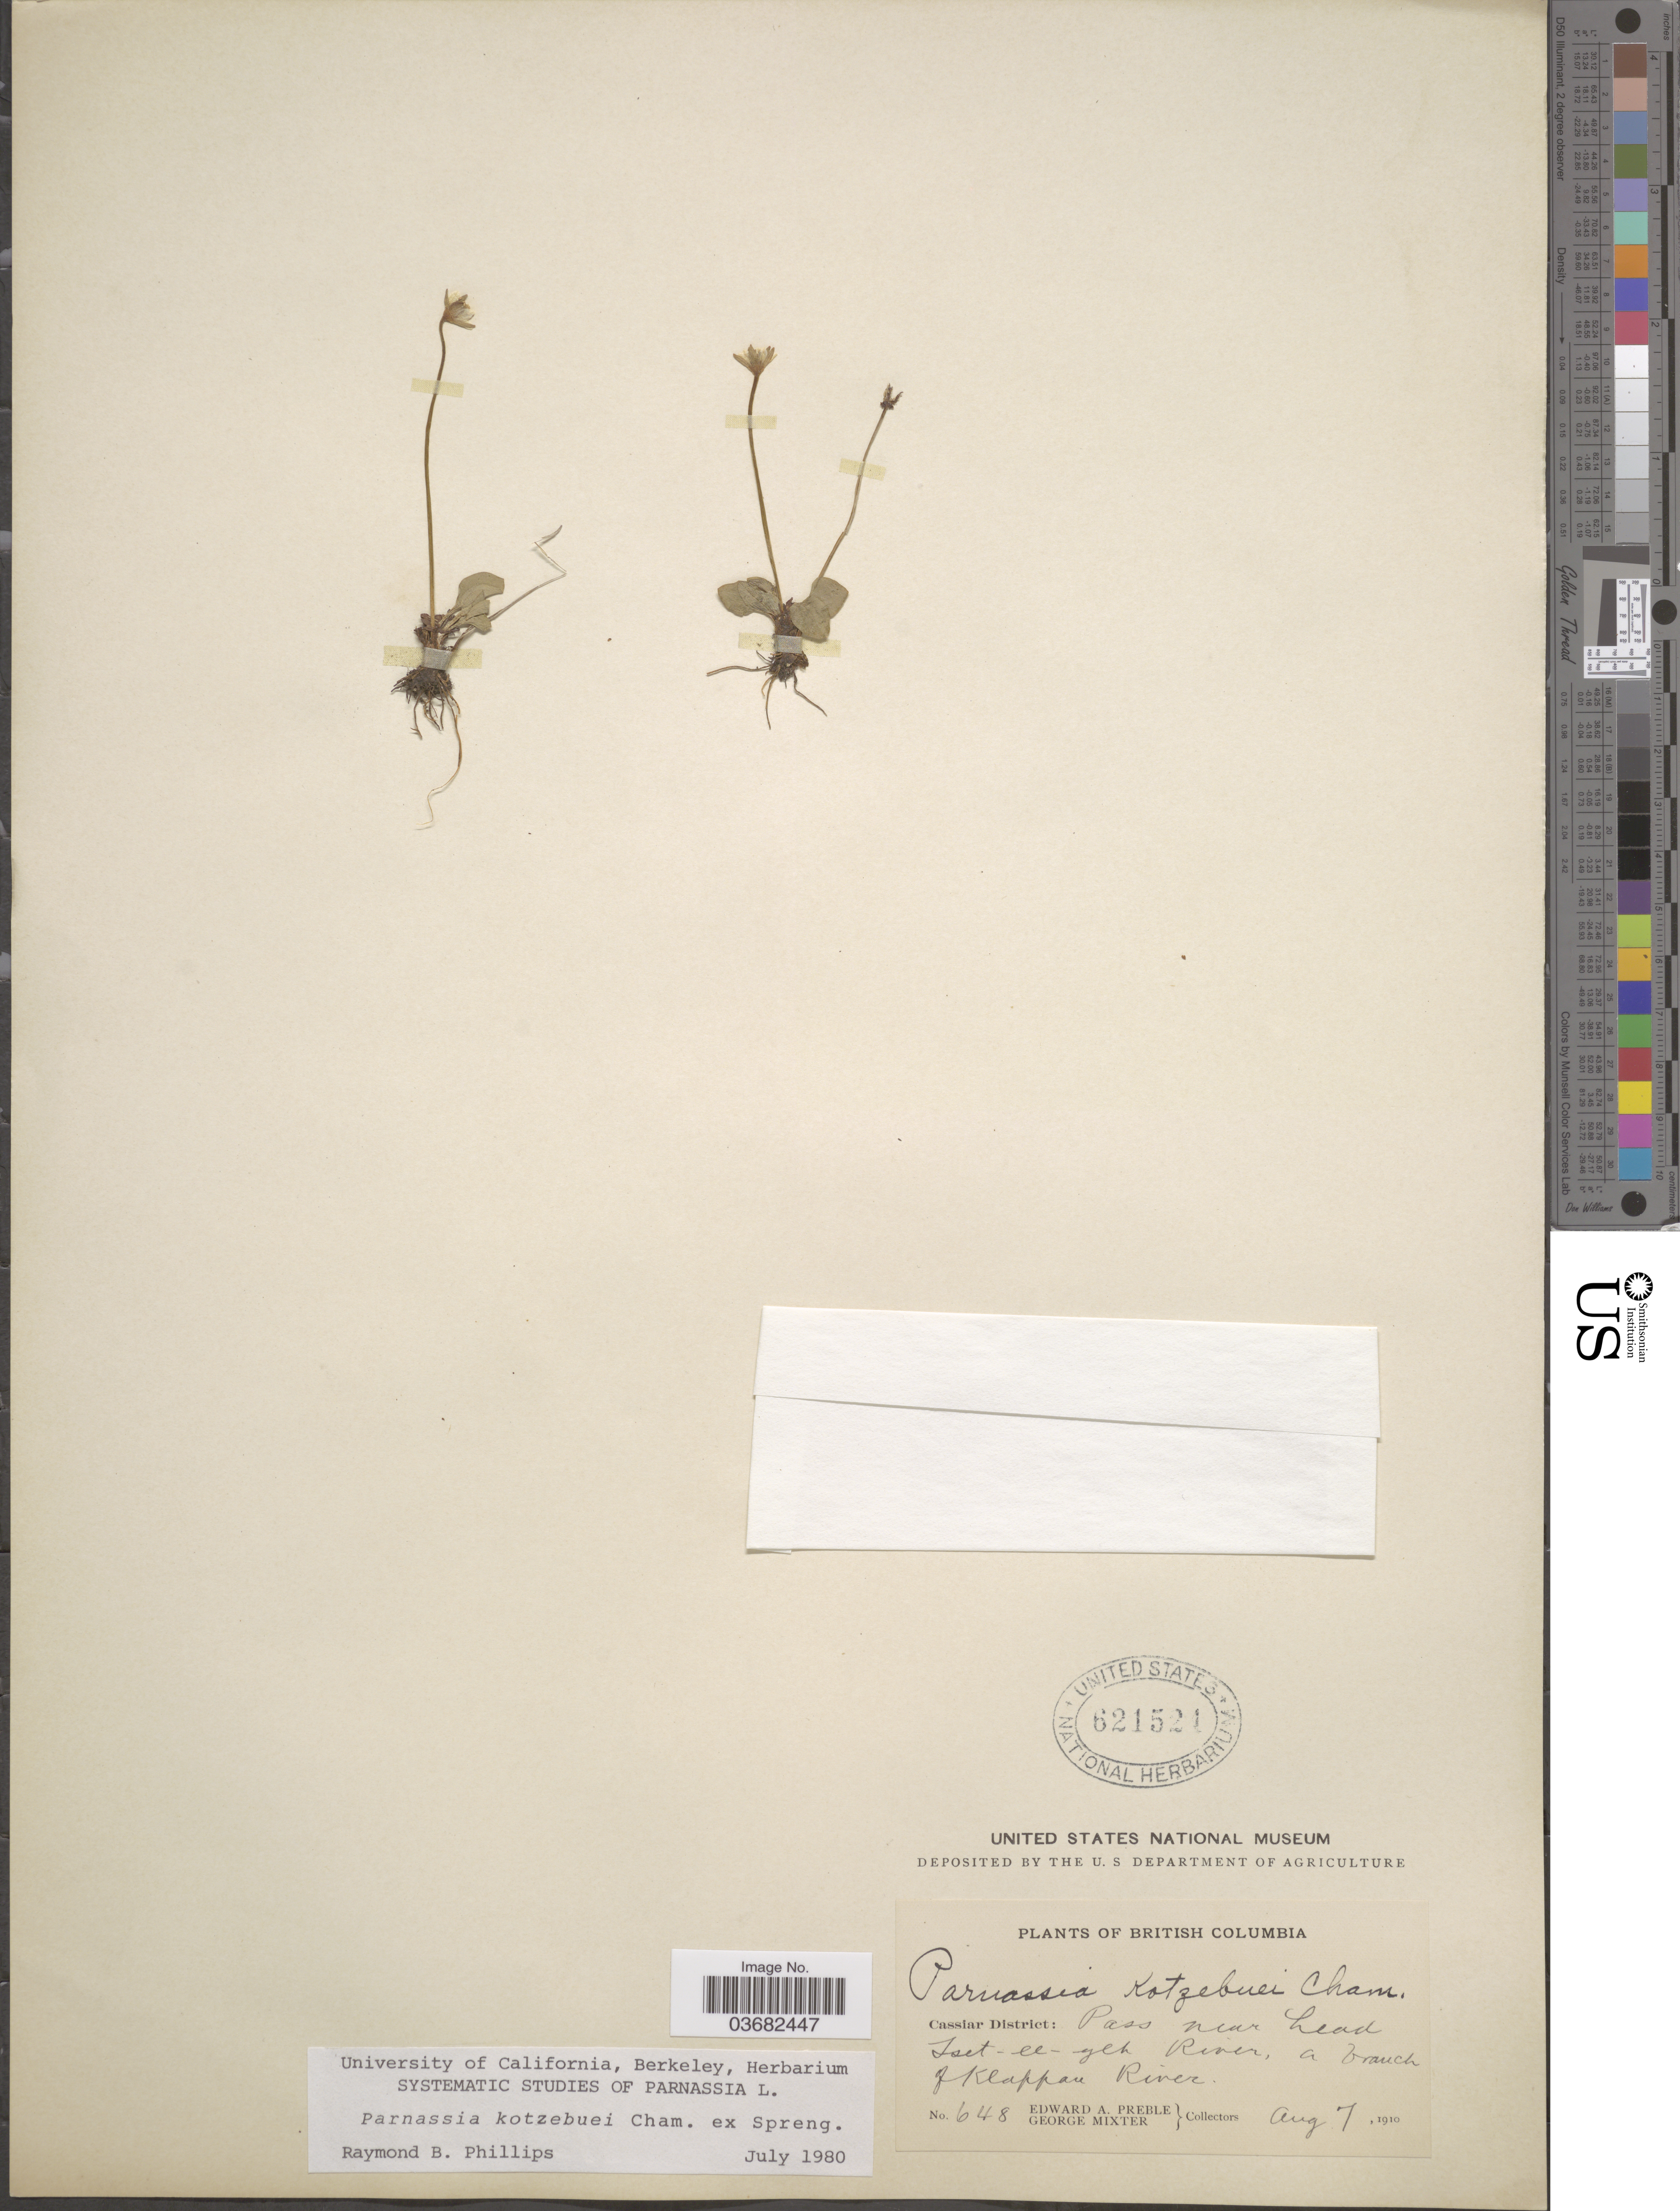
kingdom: Plantae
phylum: Tracheophyta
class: Magnoliopsida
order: Celastrales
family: Parnassiaceae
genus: Parnassia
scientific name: Parnassia kotzebuei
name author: Cham. ex Spreng.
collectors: E. Preble & G. Mixter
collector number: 648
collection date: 1910-08-07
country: Canada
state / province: British Columbia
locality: Casslar District: Pass near head Iset-el-yek River, a branch of Klappan River.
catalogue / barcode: US 621521